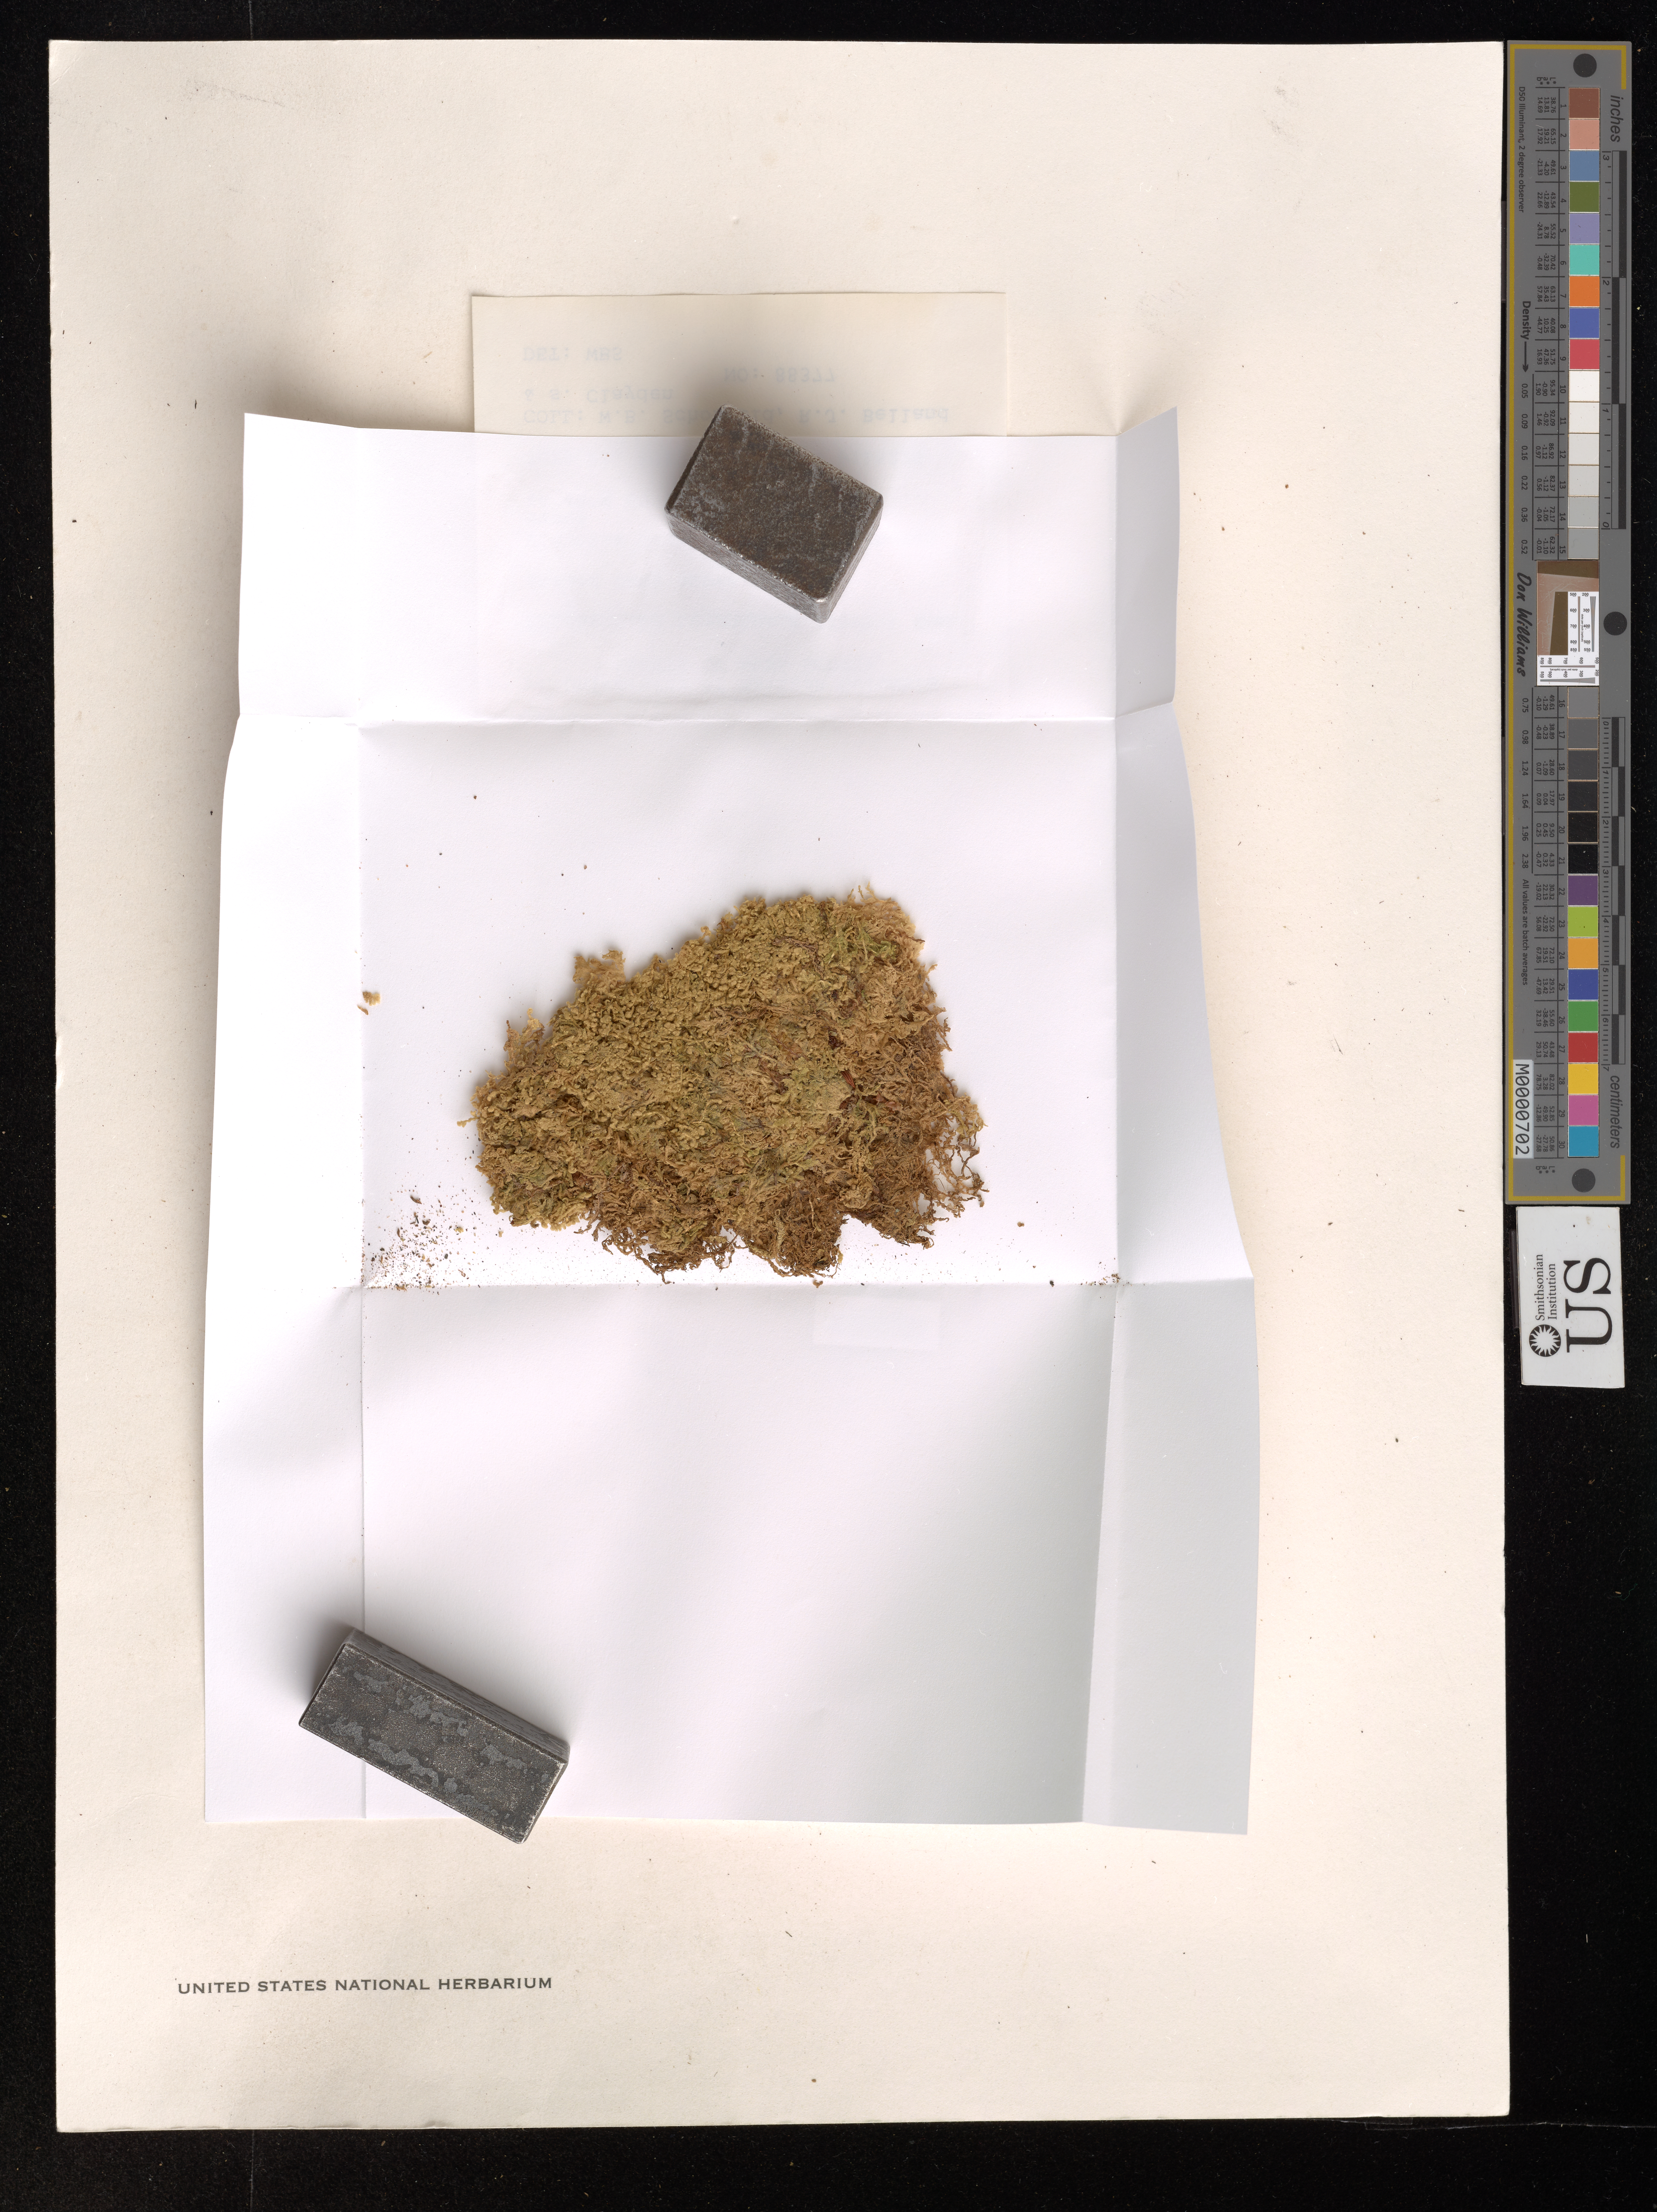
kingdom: Plantae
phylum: Marchantiophyta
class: Jungermanniopsida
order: Jungermanniales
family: Trichocoleaceae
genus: Trichocolea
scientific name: Trichocolea tomentella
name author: (Ehrh.) Dumort.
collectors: W. Schofield & S. Clayden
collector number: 88377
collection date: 1987-07-21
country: Canada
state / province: Nova Scotia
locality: Victoria County: Little Southwest Brook.